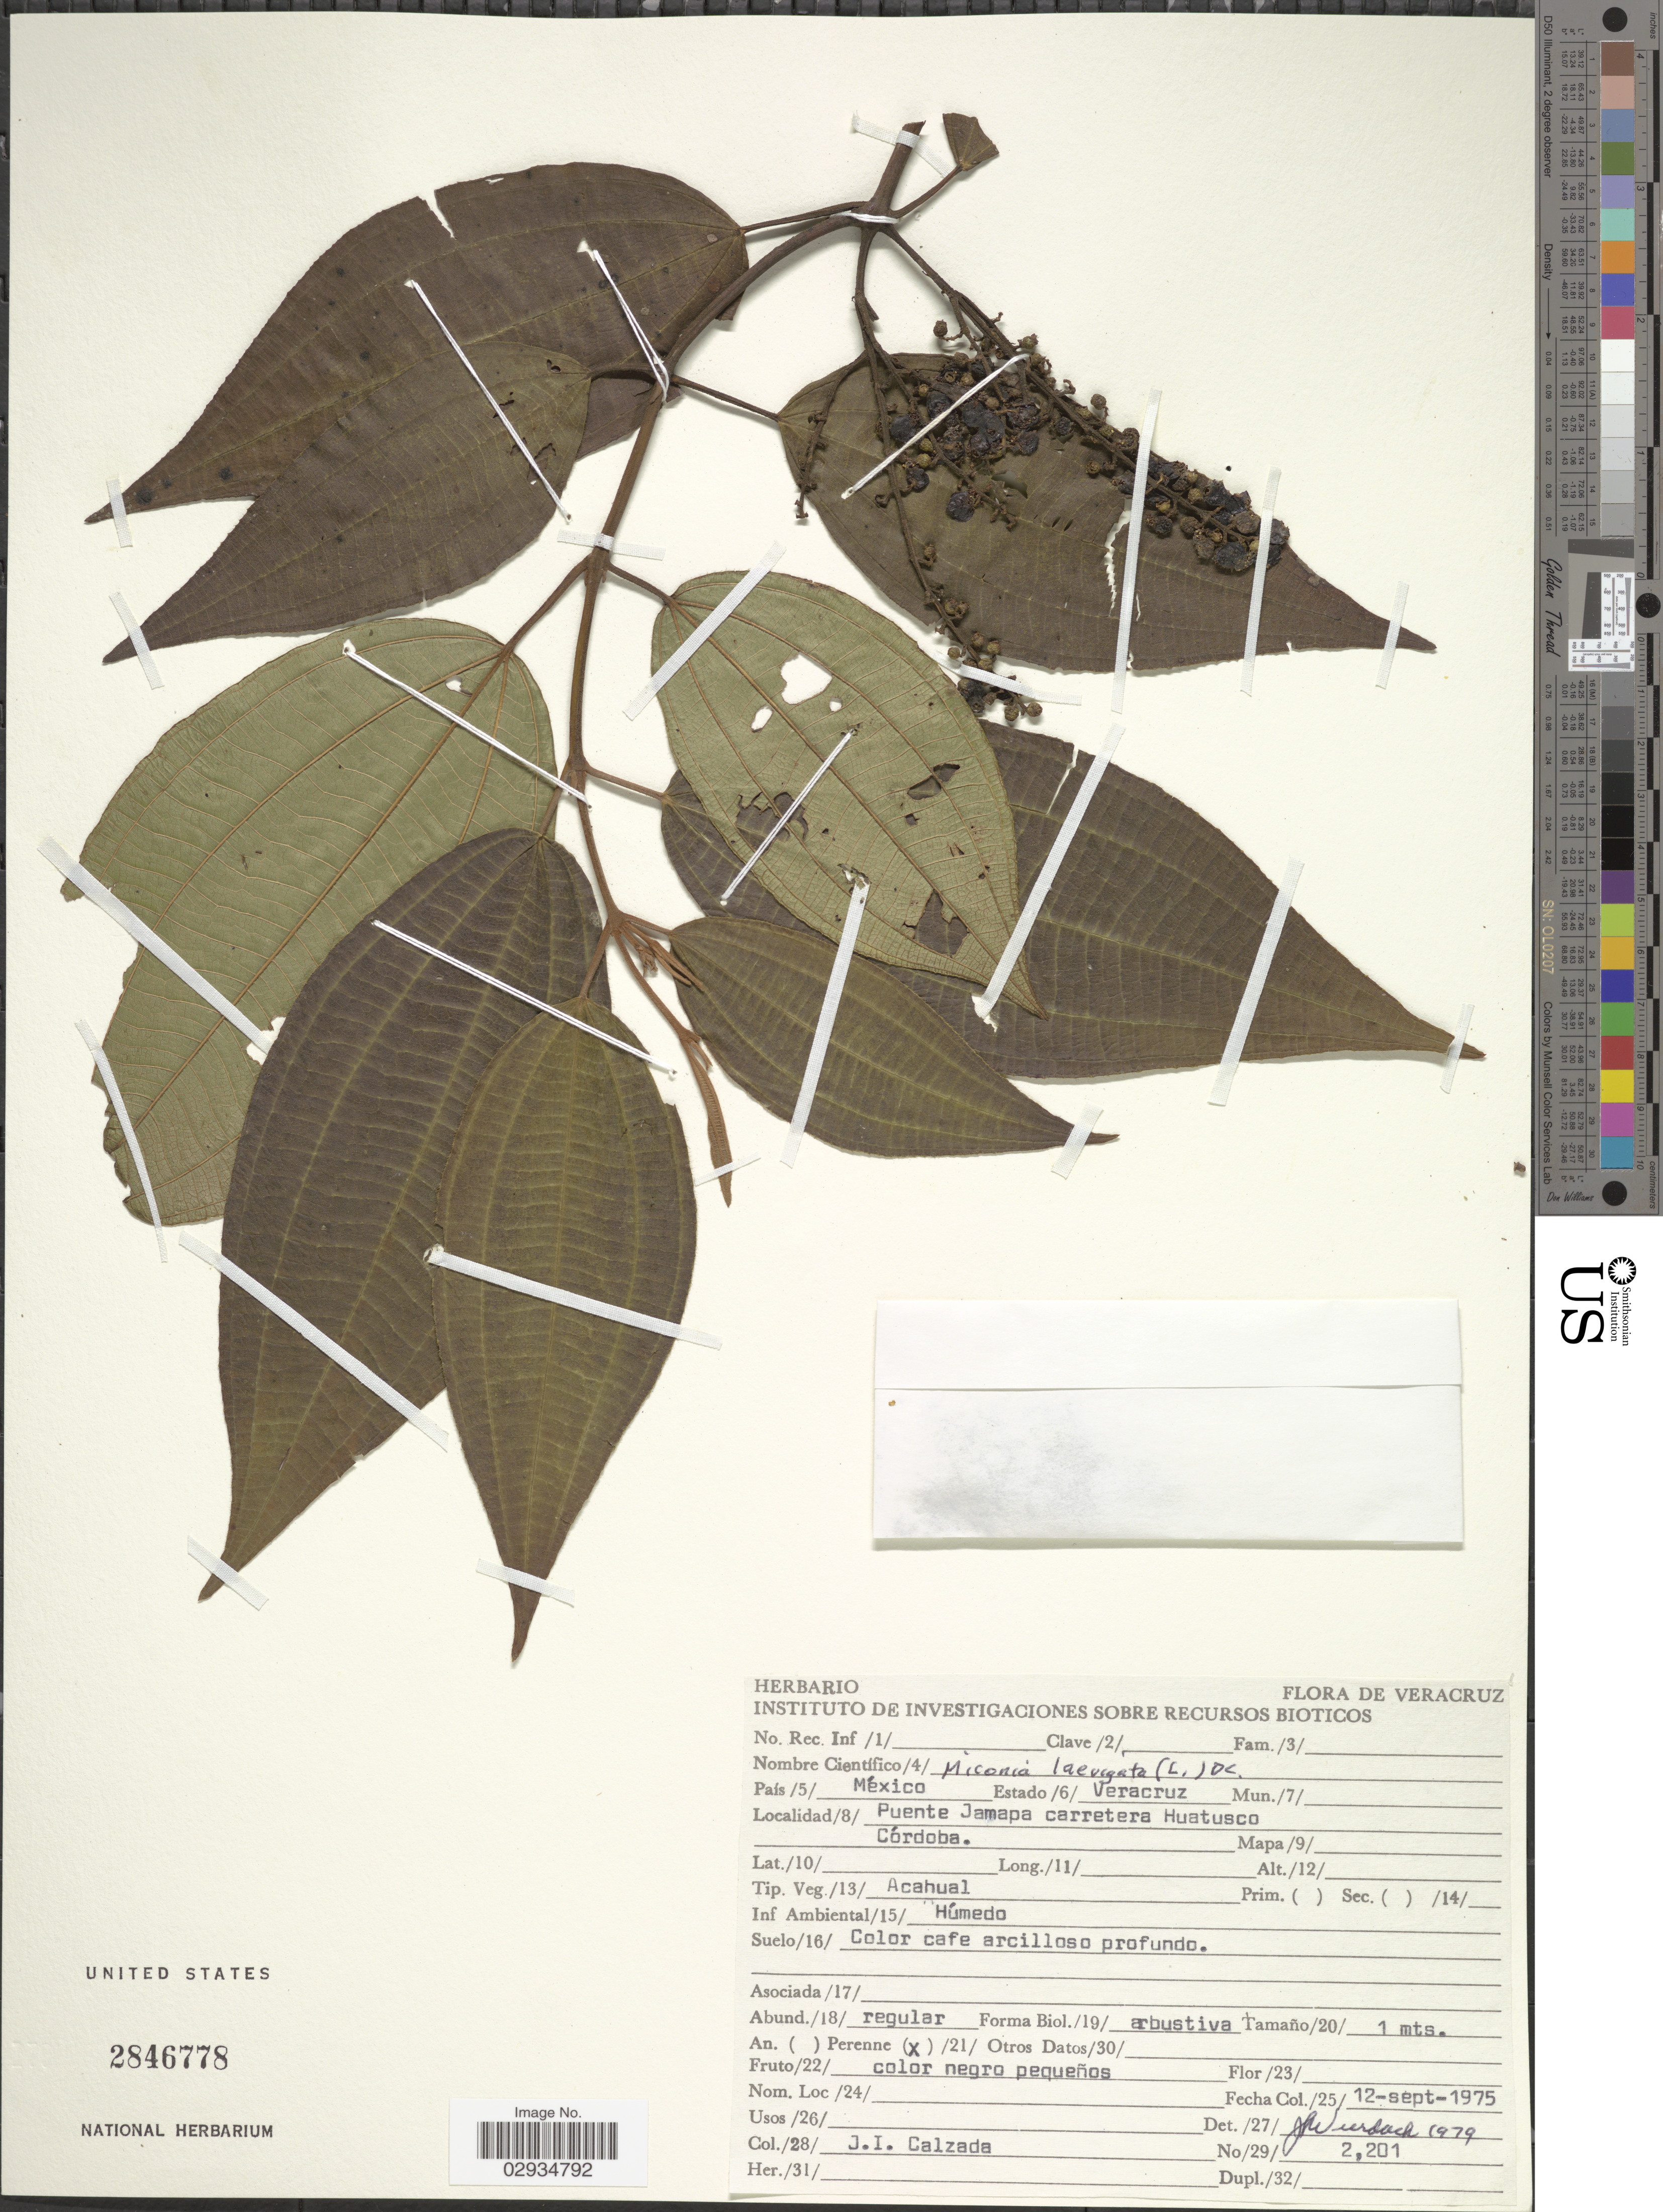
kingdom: Plantae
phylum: Tracheophyta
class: Magnoliopsida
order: Myrtales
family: Melastomataceae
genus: Miconia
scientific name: Miconia laevigata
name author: (L.) D. Don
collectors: J. I. Calzada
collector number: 2201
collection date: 1975-09-12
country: Mexico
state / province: Veracruz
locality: Estado Veracruz. Puente Jamapa carretera Huatusco. Córdoba.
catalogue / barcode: US 2846778